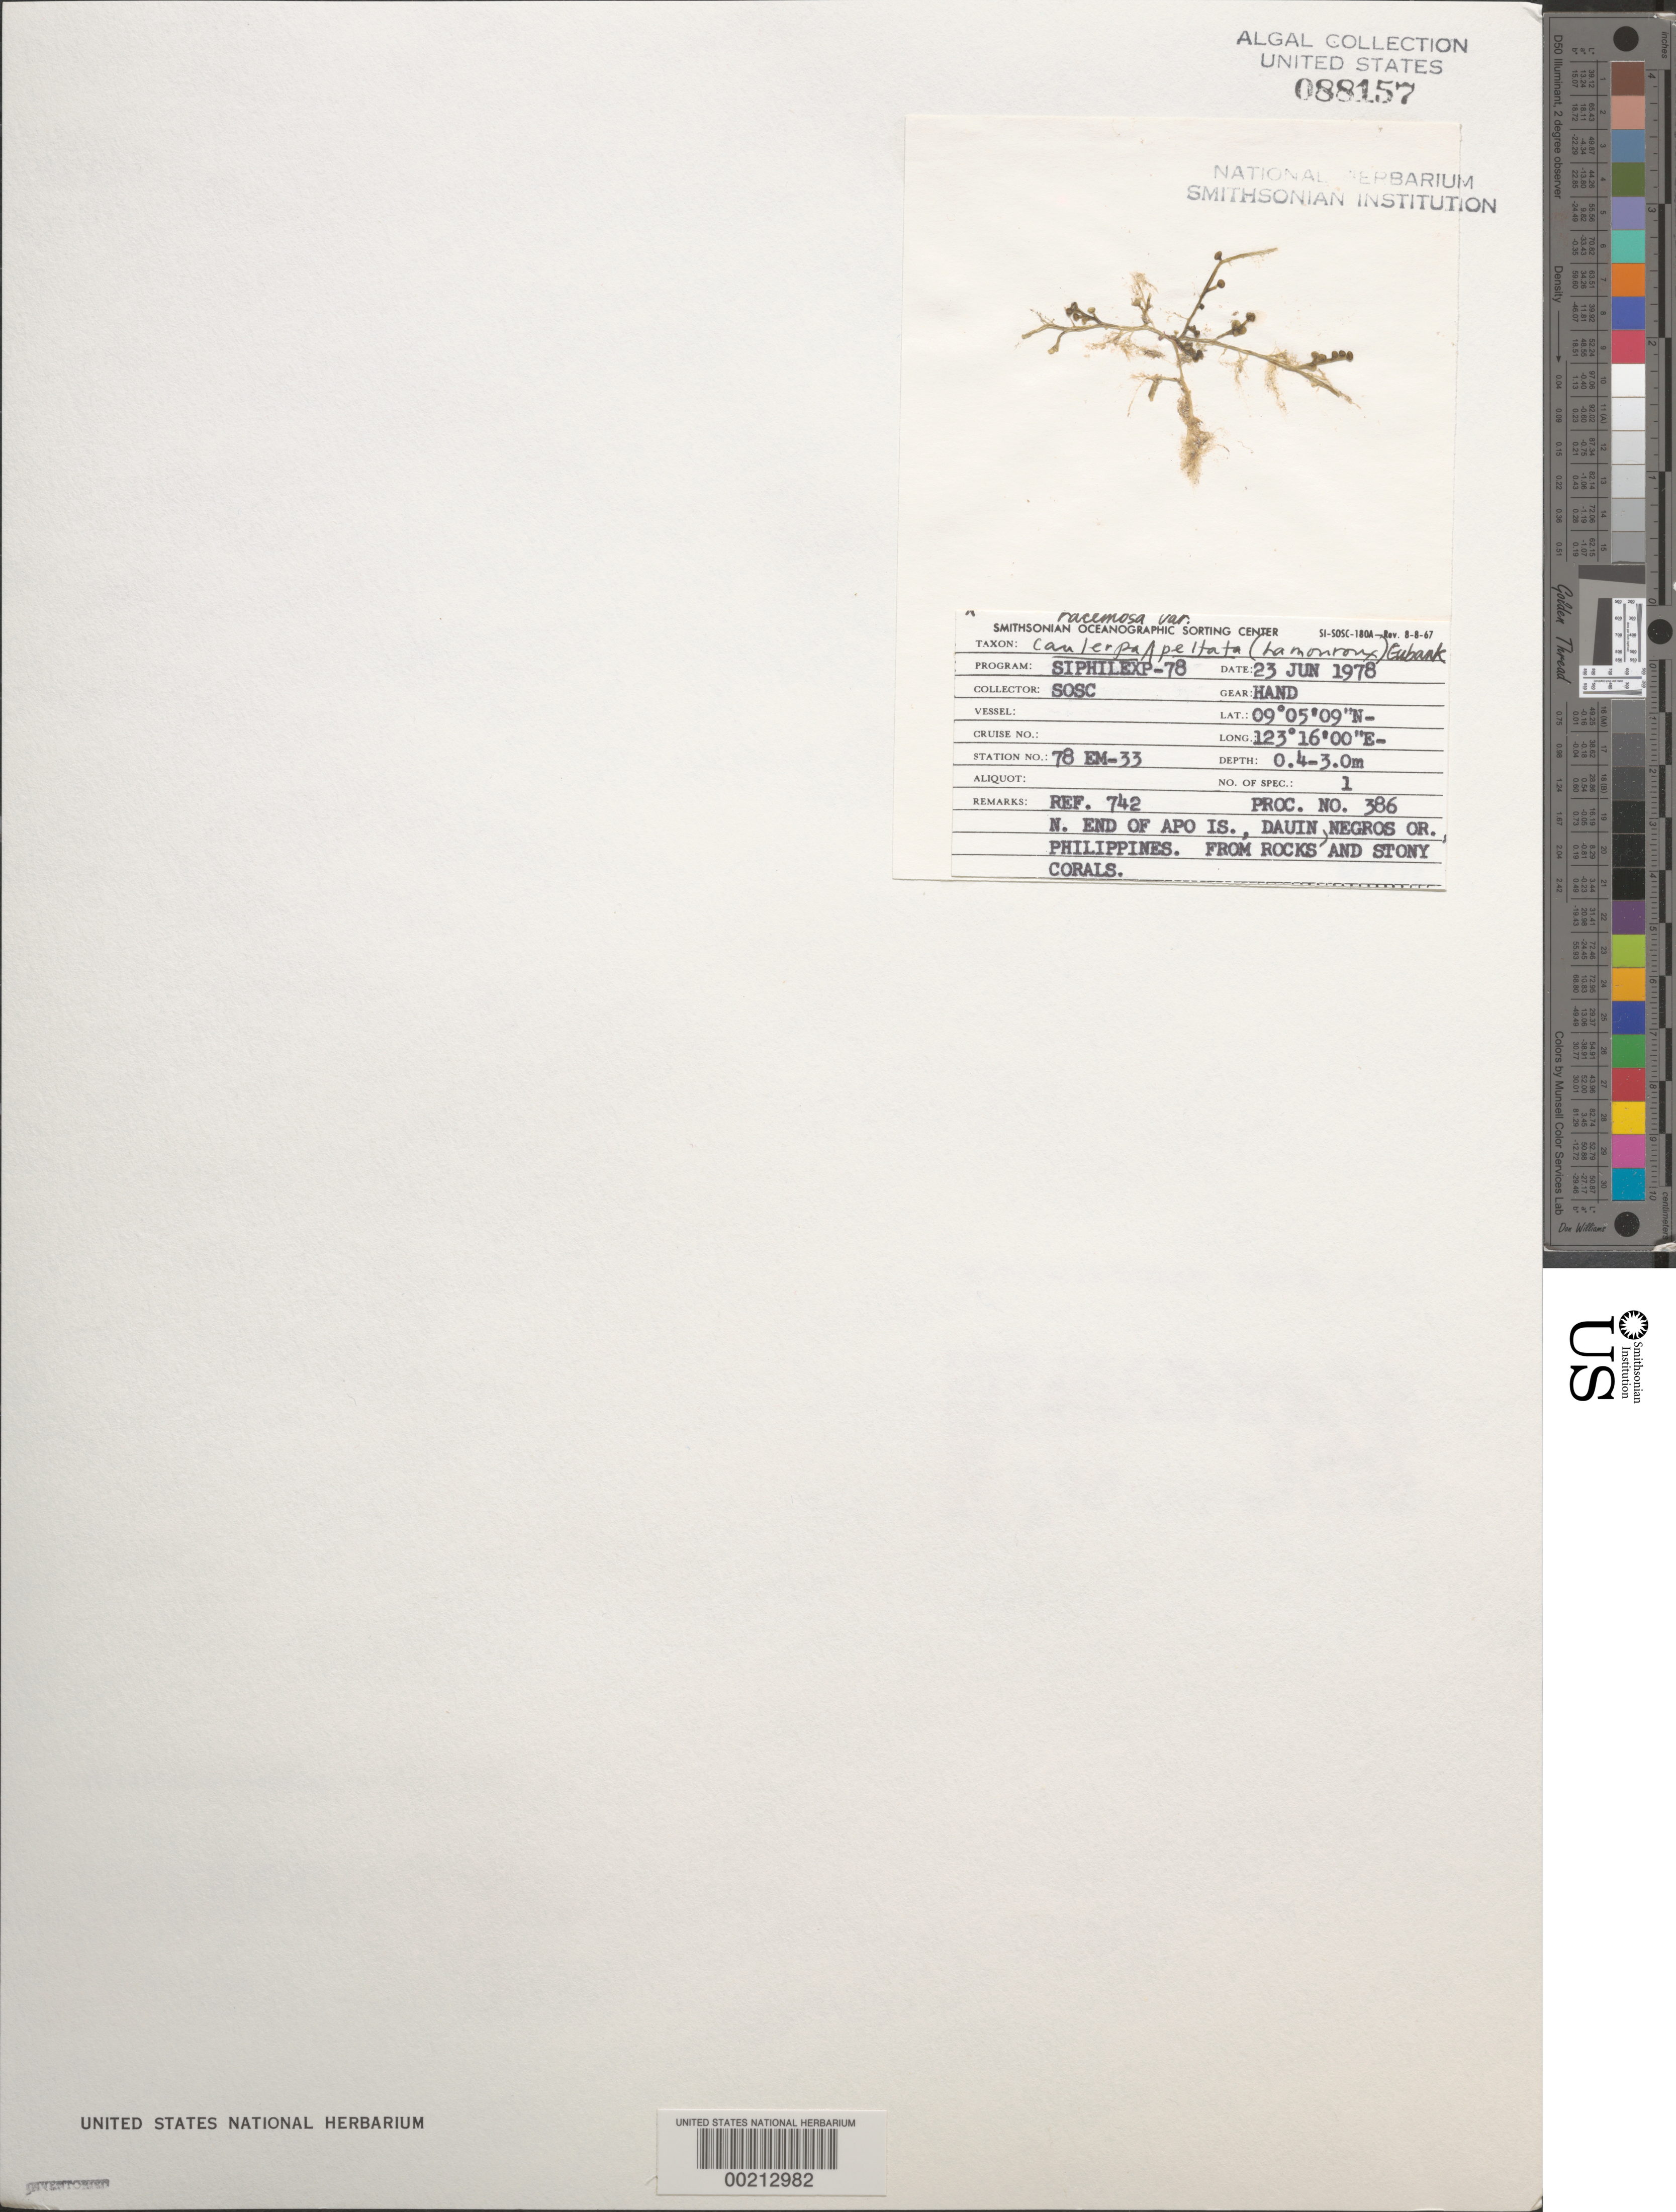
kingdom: Plantae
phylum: Chlorophyta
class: Ulvophyceae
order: Bryopsidales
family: Caulerpaceae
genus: Caulerpa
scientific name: Caulerpa racemosa var. peltata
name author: (J.V.Lamouroux) Eubank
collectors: SOSC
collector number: Station 78 Em-33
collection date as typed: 23 Jun 1978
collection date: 1978-06-23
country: Philippines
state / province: Central Visayas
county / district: Negros Oriental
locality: Apo island, dauin, negros oriental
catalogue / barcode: US 88157